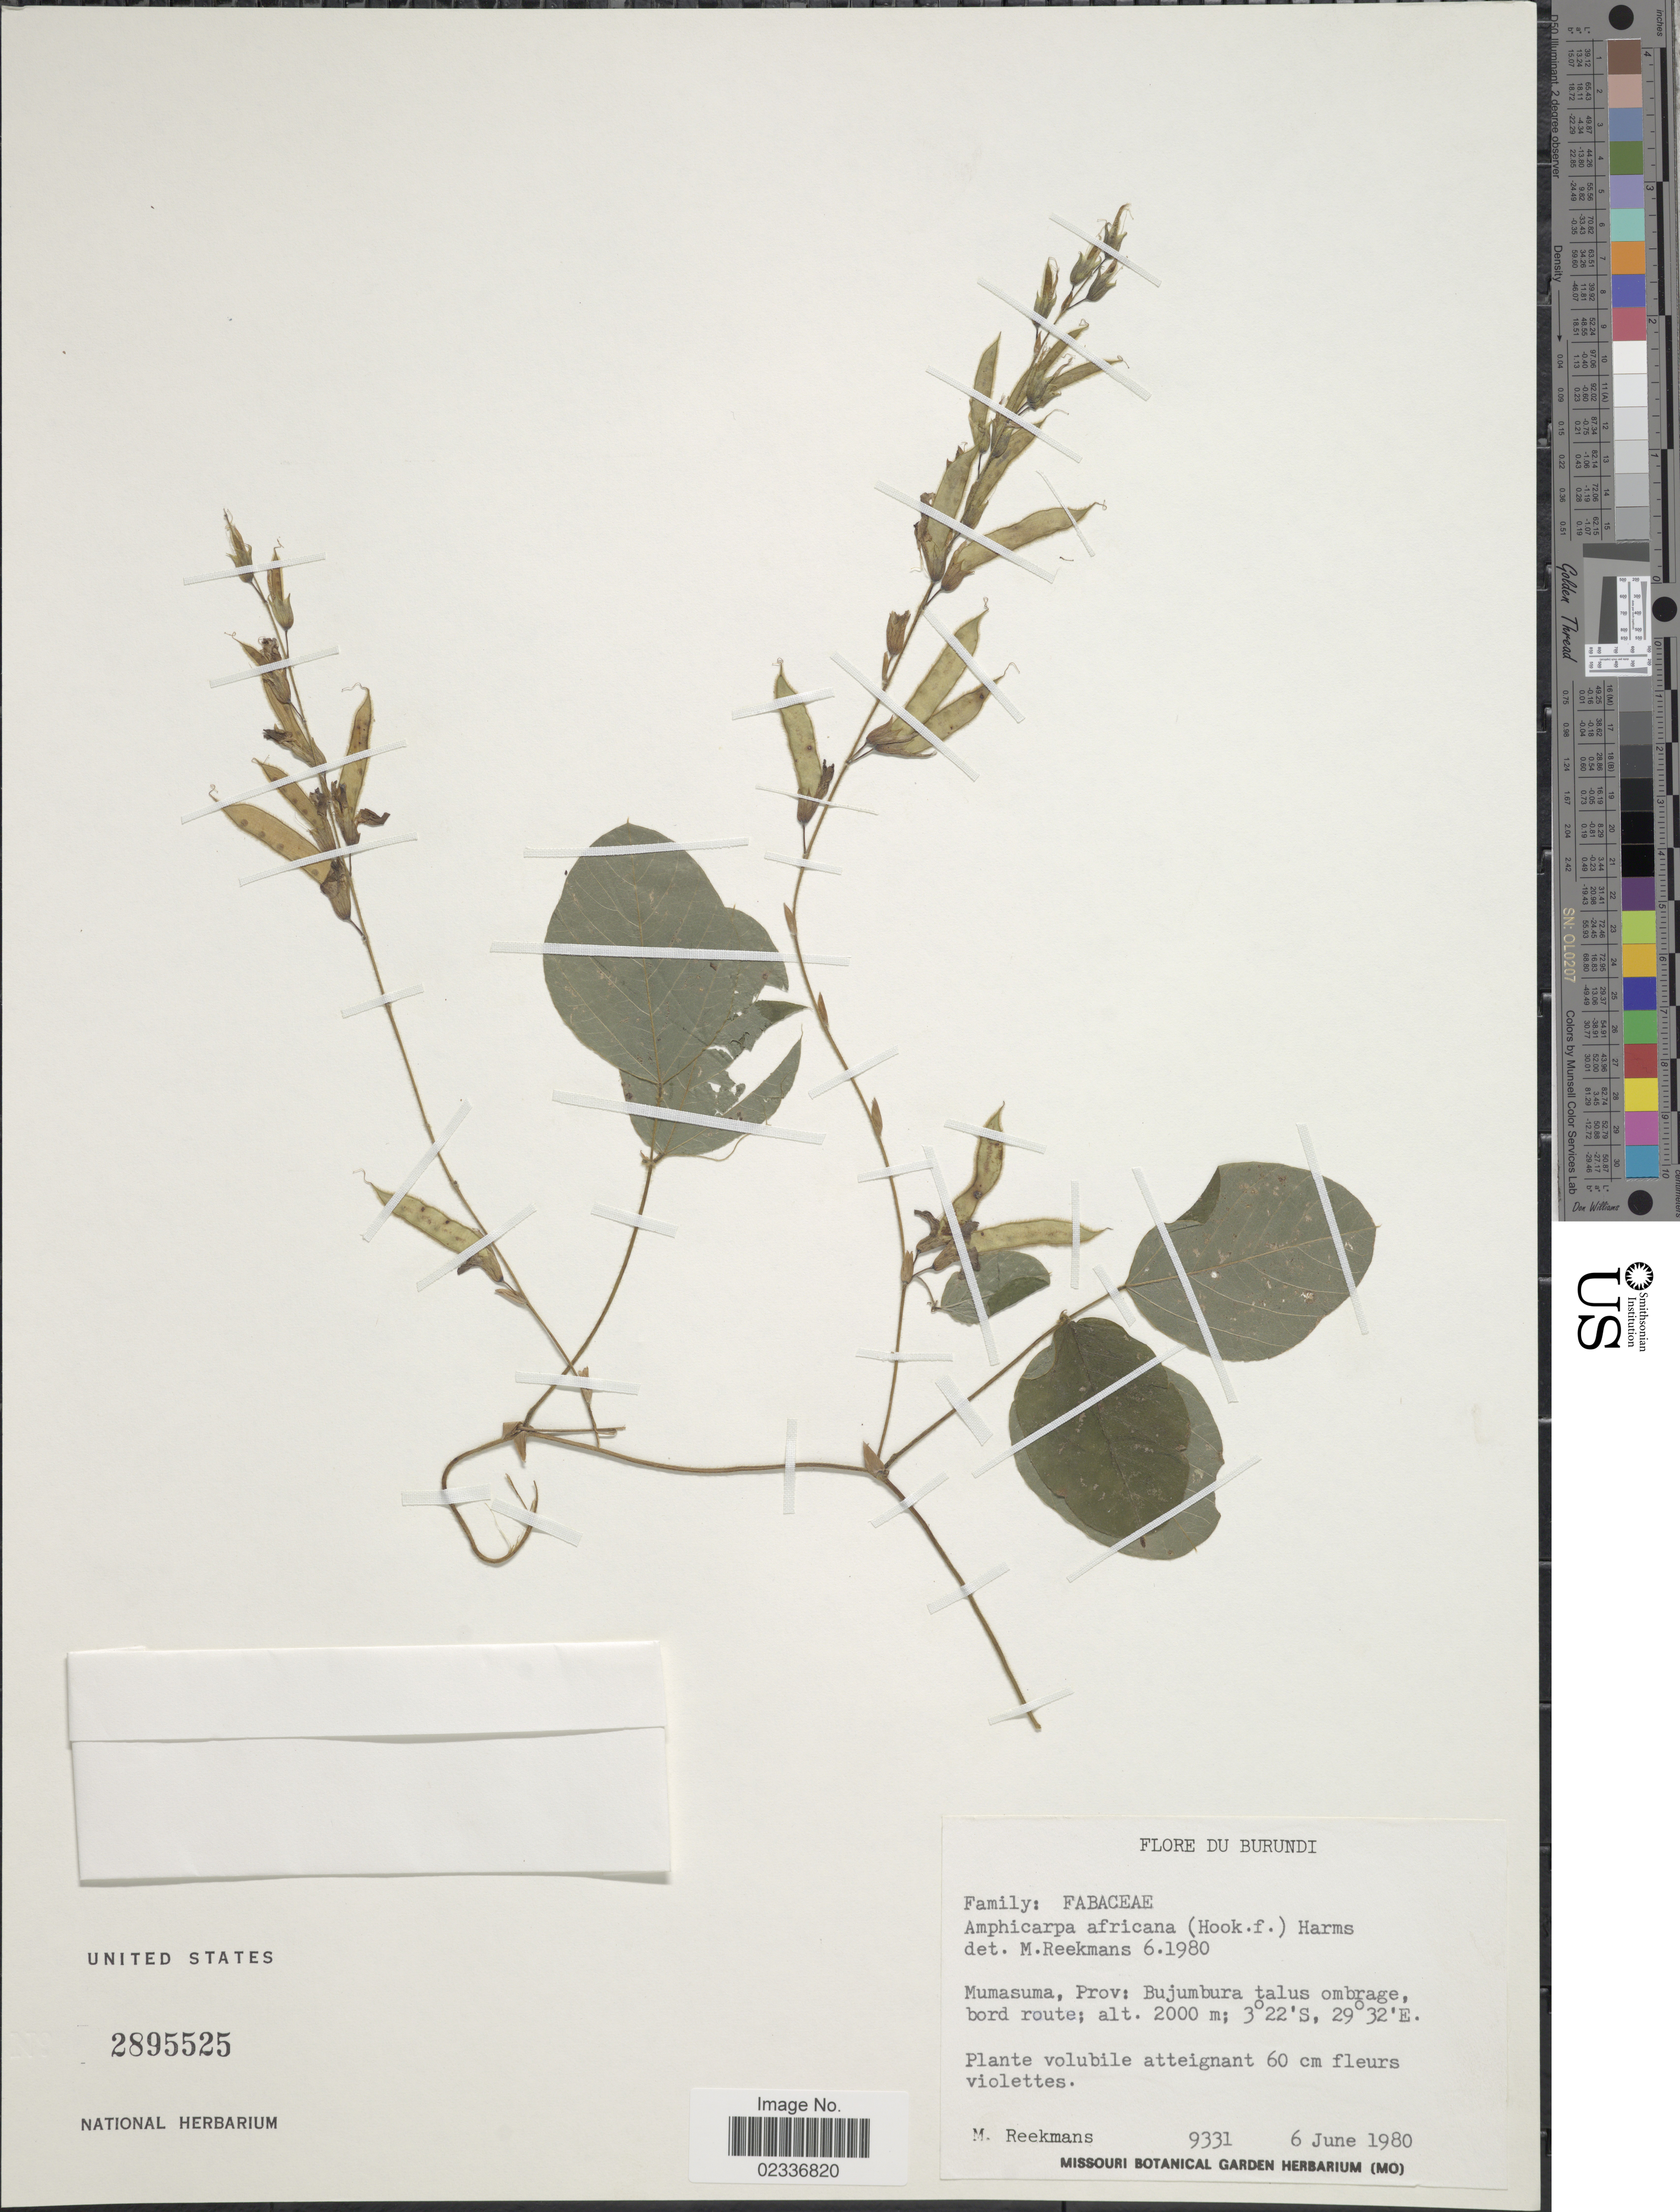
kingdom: Plantae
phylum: Tracheophyta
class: Magnoliopsida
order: Fabales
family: Fabaceae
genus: Afroamphica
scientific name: Afroamphica africana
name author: (Hook. f.) H. Ohashi & K. Ohashi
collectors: M. Reekmans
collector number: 9331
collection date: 1980-06-06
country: Burundi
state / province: Bujumura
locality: Du Burundi, Mumasum, Bujumbura talus ombrage, bord route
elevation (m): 2000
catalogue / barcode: US 2895525